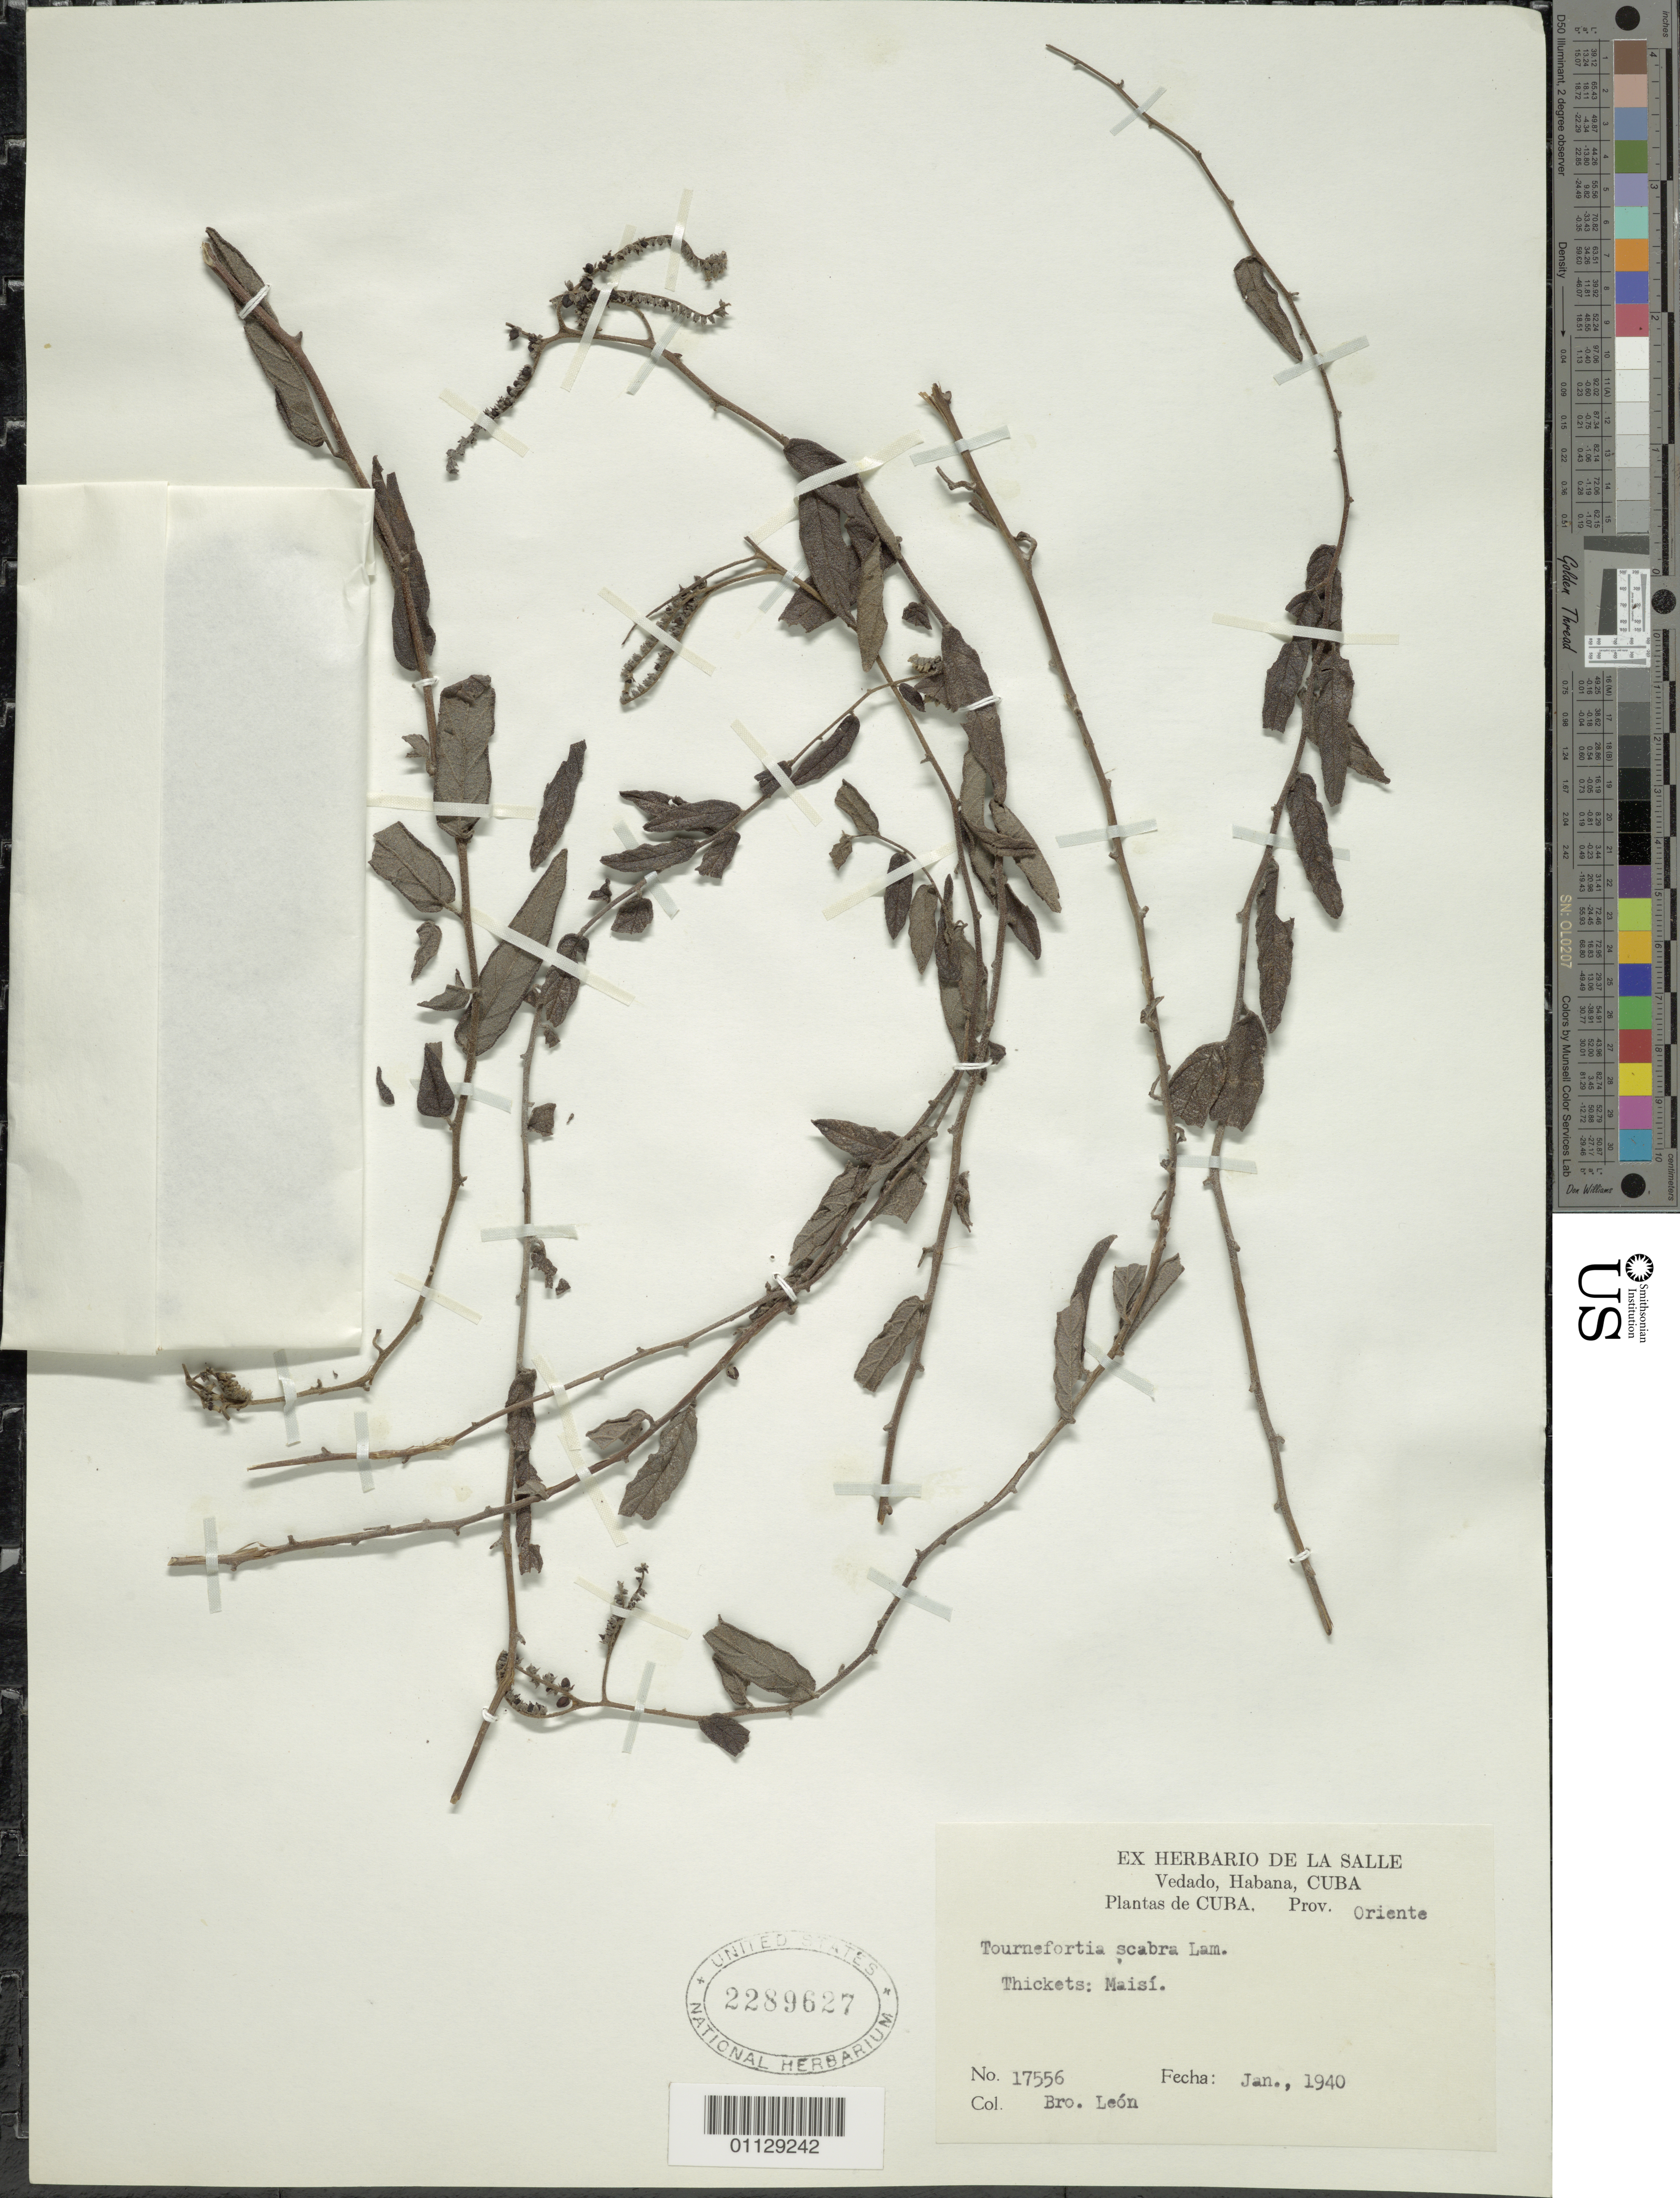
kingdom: Plantae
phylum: Tracheophyta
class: Magnoliopsida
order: Boraginales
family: Heliotropiaceae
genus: Tournefortia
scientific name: Tournefortia scabra var. scabra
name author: Lam.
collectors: Bro. León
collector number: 17556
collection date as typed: Jan 1940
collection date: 1940-01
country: Cuba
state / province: Oriente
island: Cuba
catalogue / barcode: US 2289627